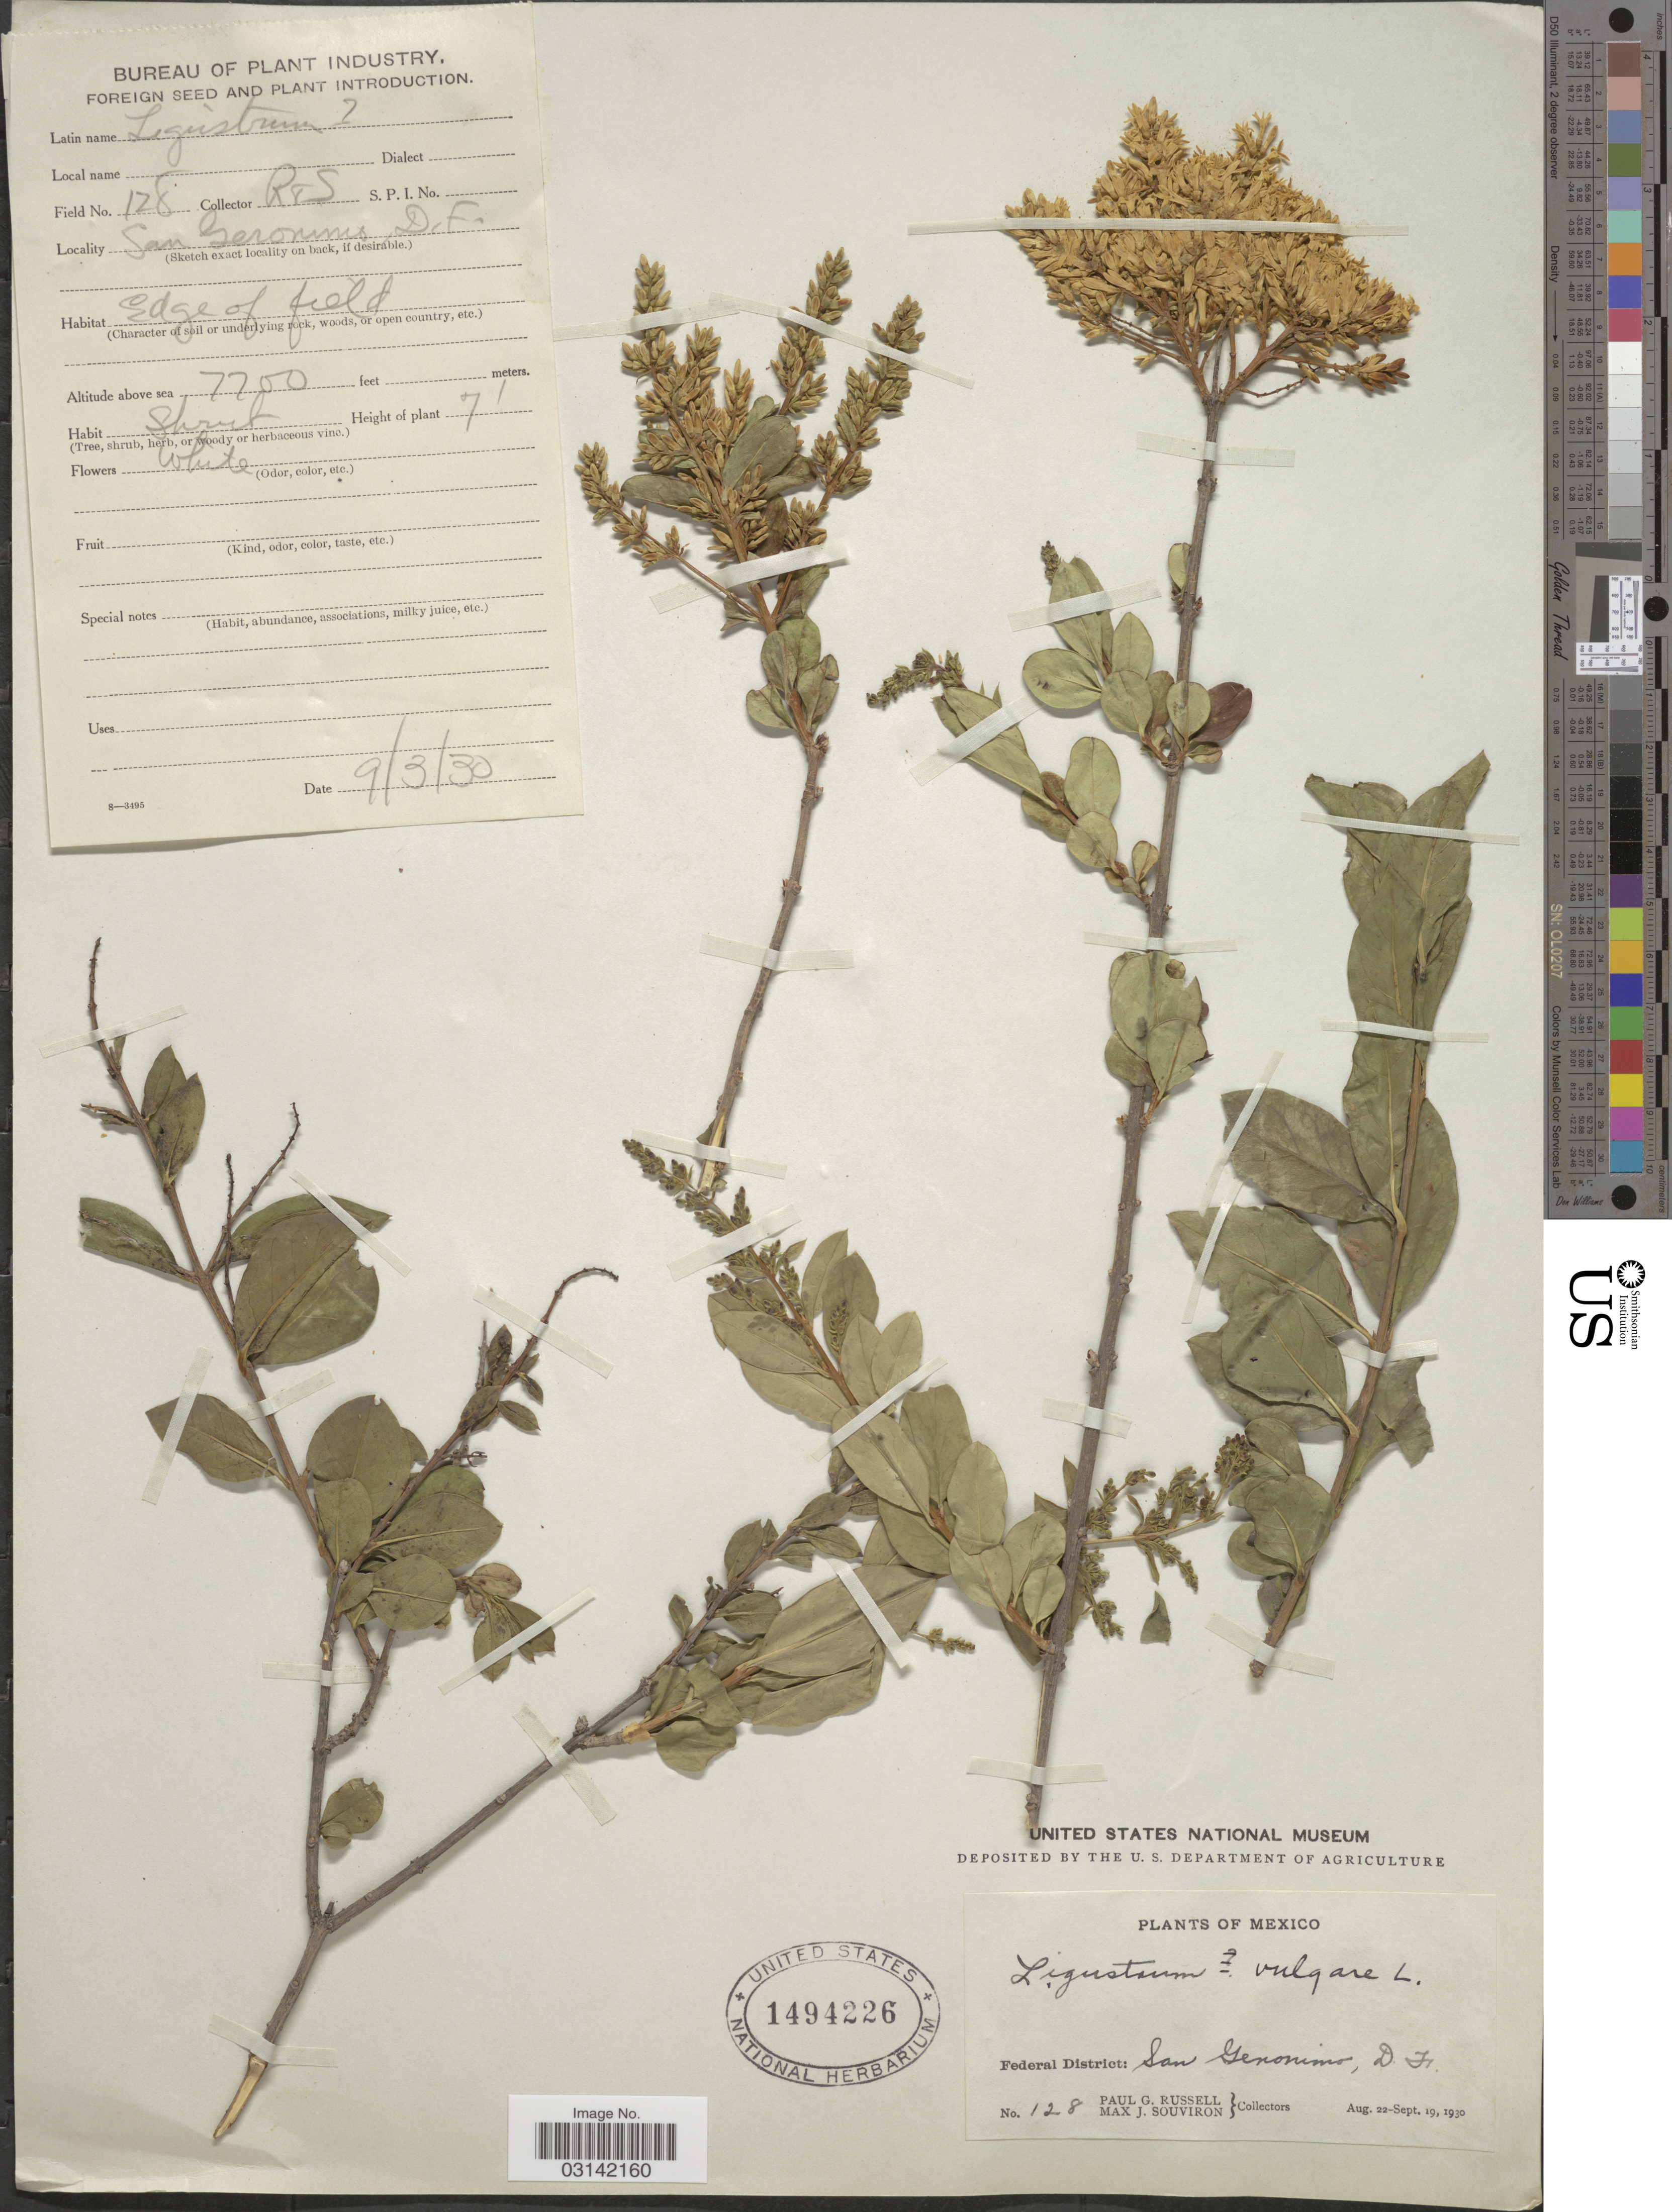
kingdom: Plantae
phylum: Tracheophyta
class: Magnoliopsida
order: Lamiales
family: Oleaceae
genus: Ligustrum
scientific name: Ligustrum vulgare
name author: L.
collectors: P. G. Russell & M. J. Souviron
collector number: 128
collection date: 1930-03-09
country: Mexico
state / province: Distrito Federal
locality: Federal District: San Geronimo.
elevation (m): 2347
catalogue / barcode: US 1494226